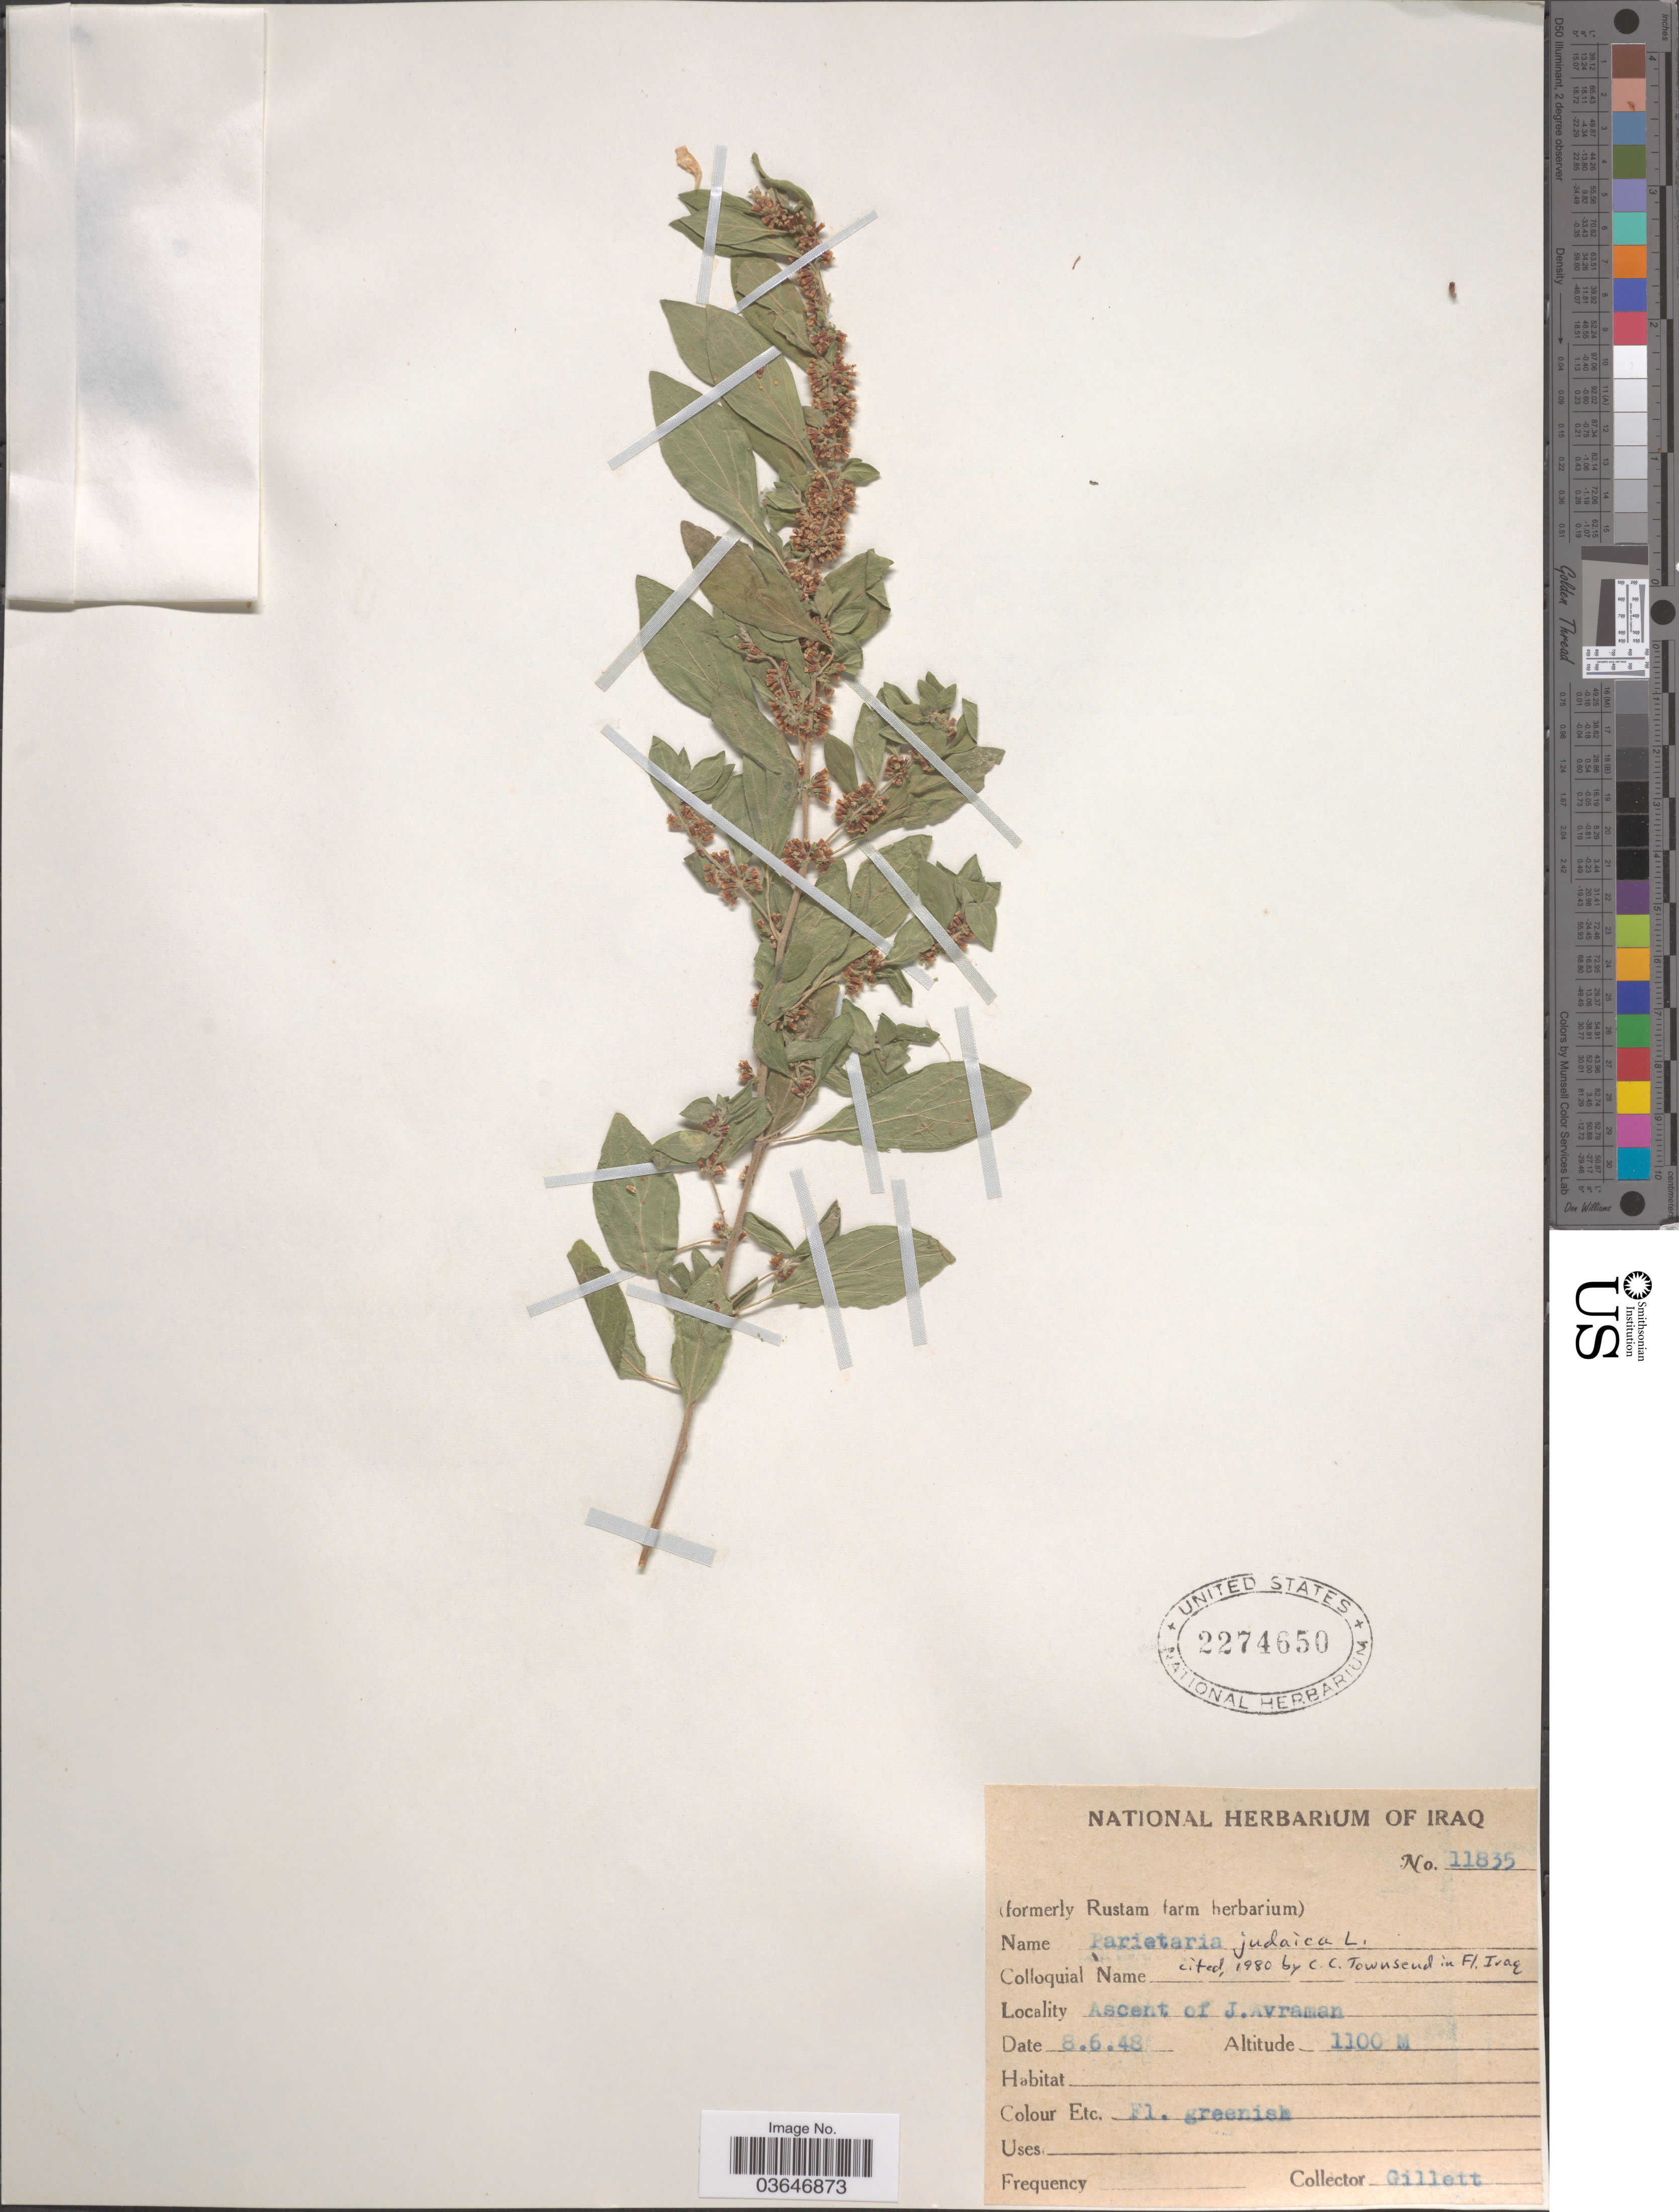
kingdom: Plantae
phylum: Tracheophyta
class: Magnoliopsida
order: Rosales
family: Urticaceae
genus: Parietaria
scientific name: Parietaria judaica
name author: L.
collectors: Gillett, --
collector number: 11835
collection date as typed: Transcribed d/m/y: 8/6/48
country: Iraq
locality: Ascent of J. Avraman.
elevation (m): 1100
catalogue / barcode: US 2274650